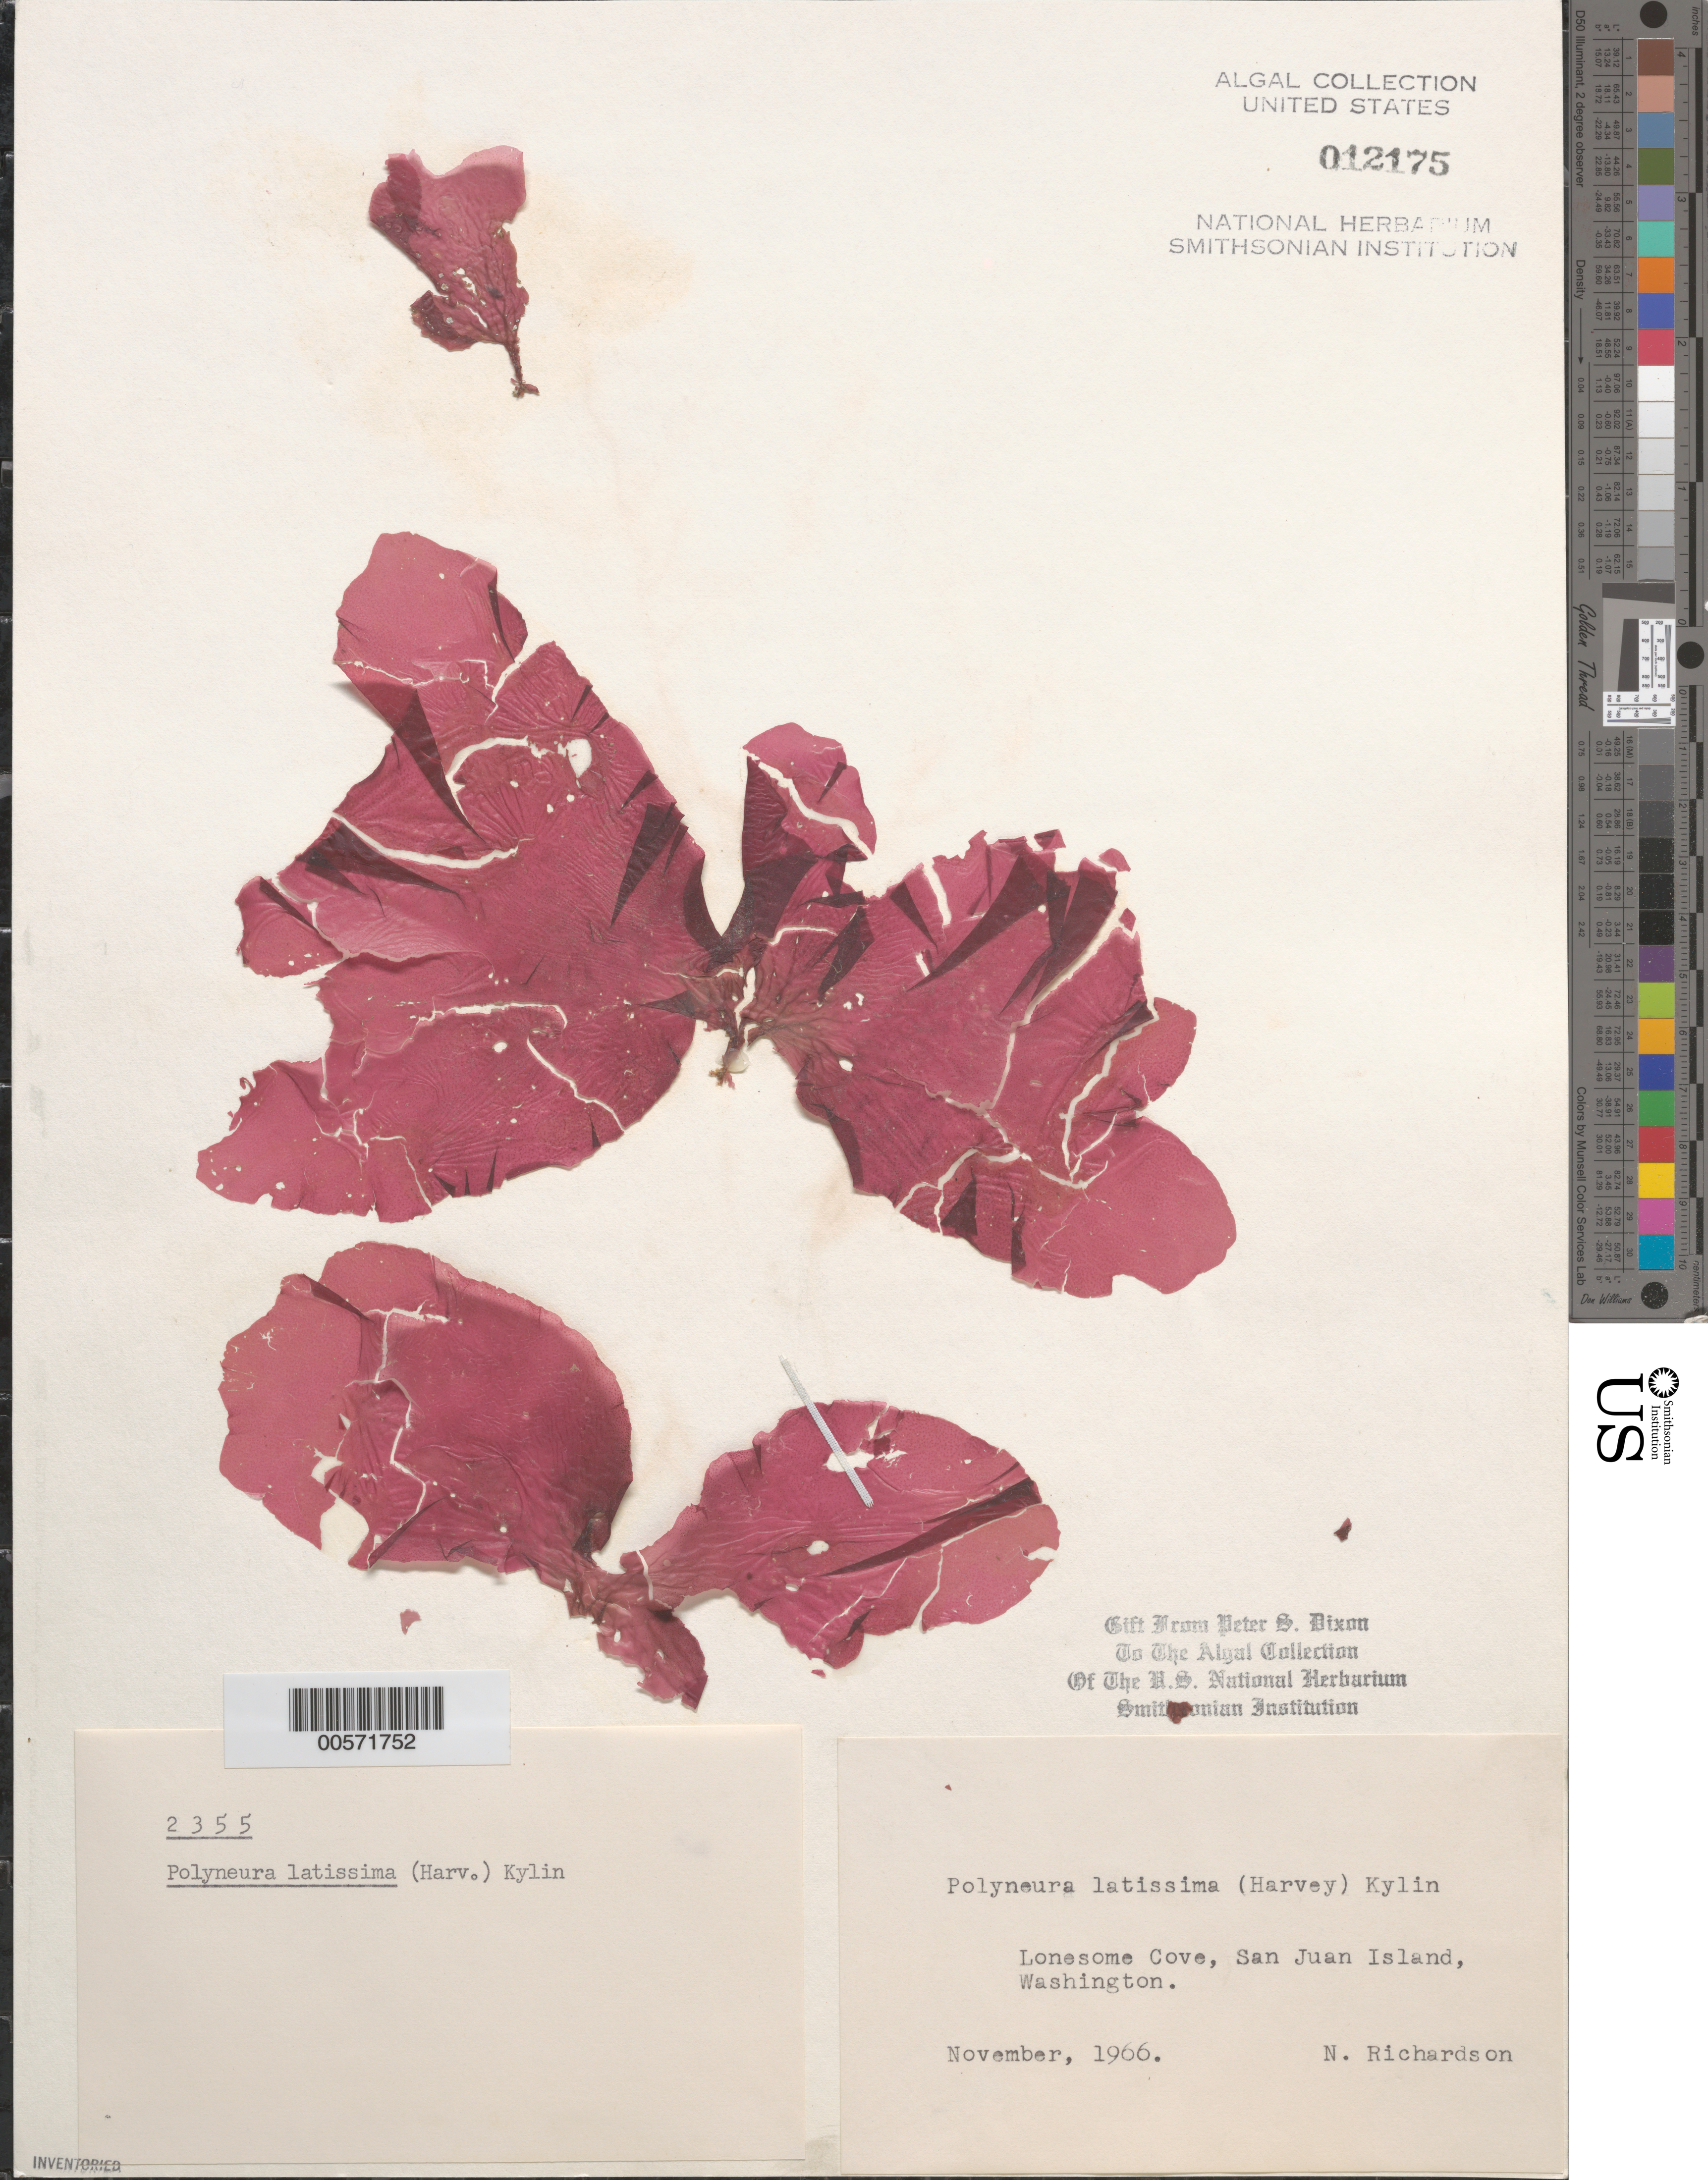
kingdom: Plantae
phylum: Rhodophyta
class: Florideophyceae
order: Ceramiales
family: Delesseriaceae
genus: Polyneura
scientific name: Polyneura latissima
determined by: Dixon, P. S.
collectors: N. Richardson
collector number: PSD 2355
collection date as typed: Nov 1966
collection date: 1966-11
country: United States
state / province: Washington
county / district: San Juan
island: San Juan Island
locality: Lonesome Cove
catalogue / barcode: US 12175